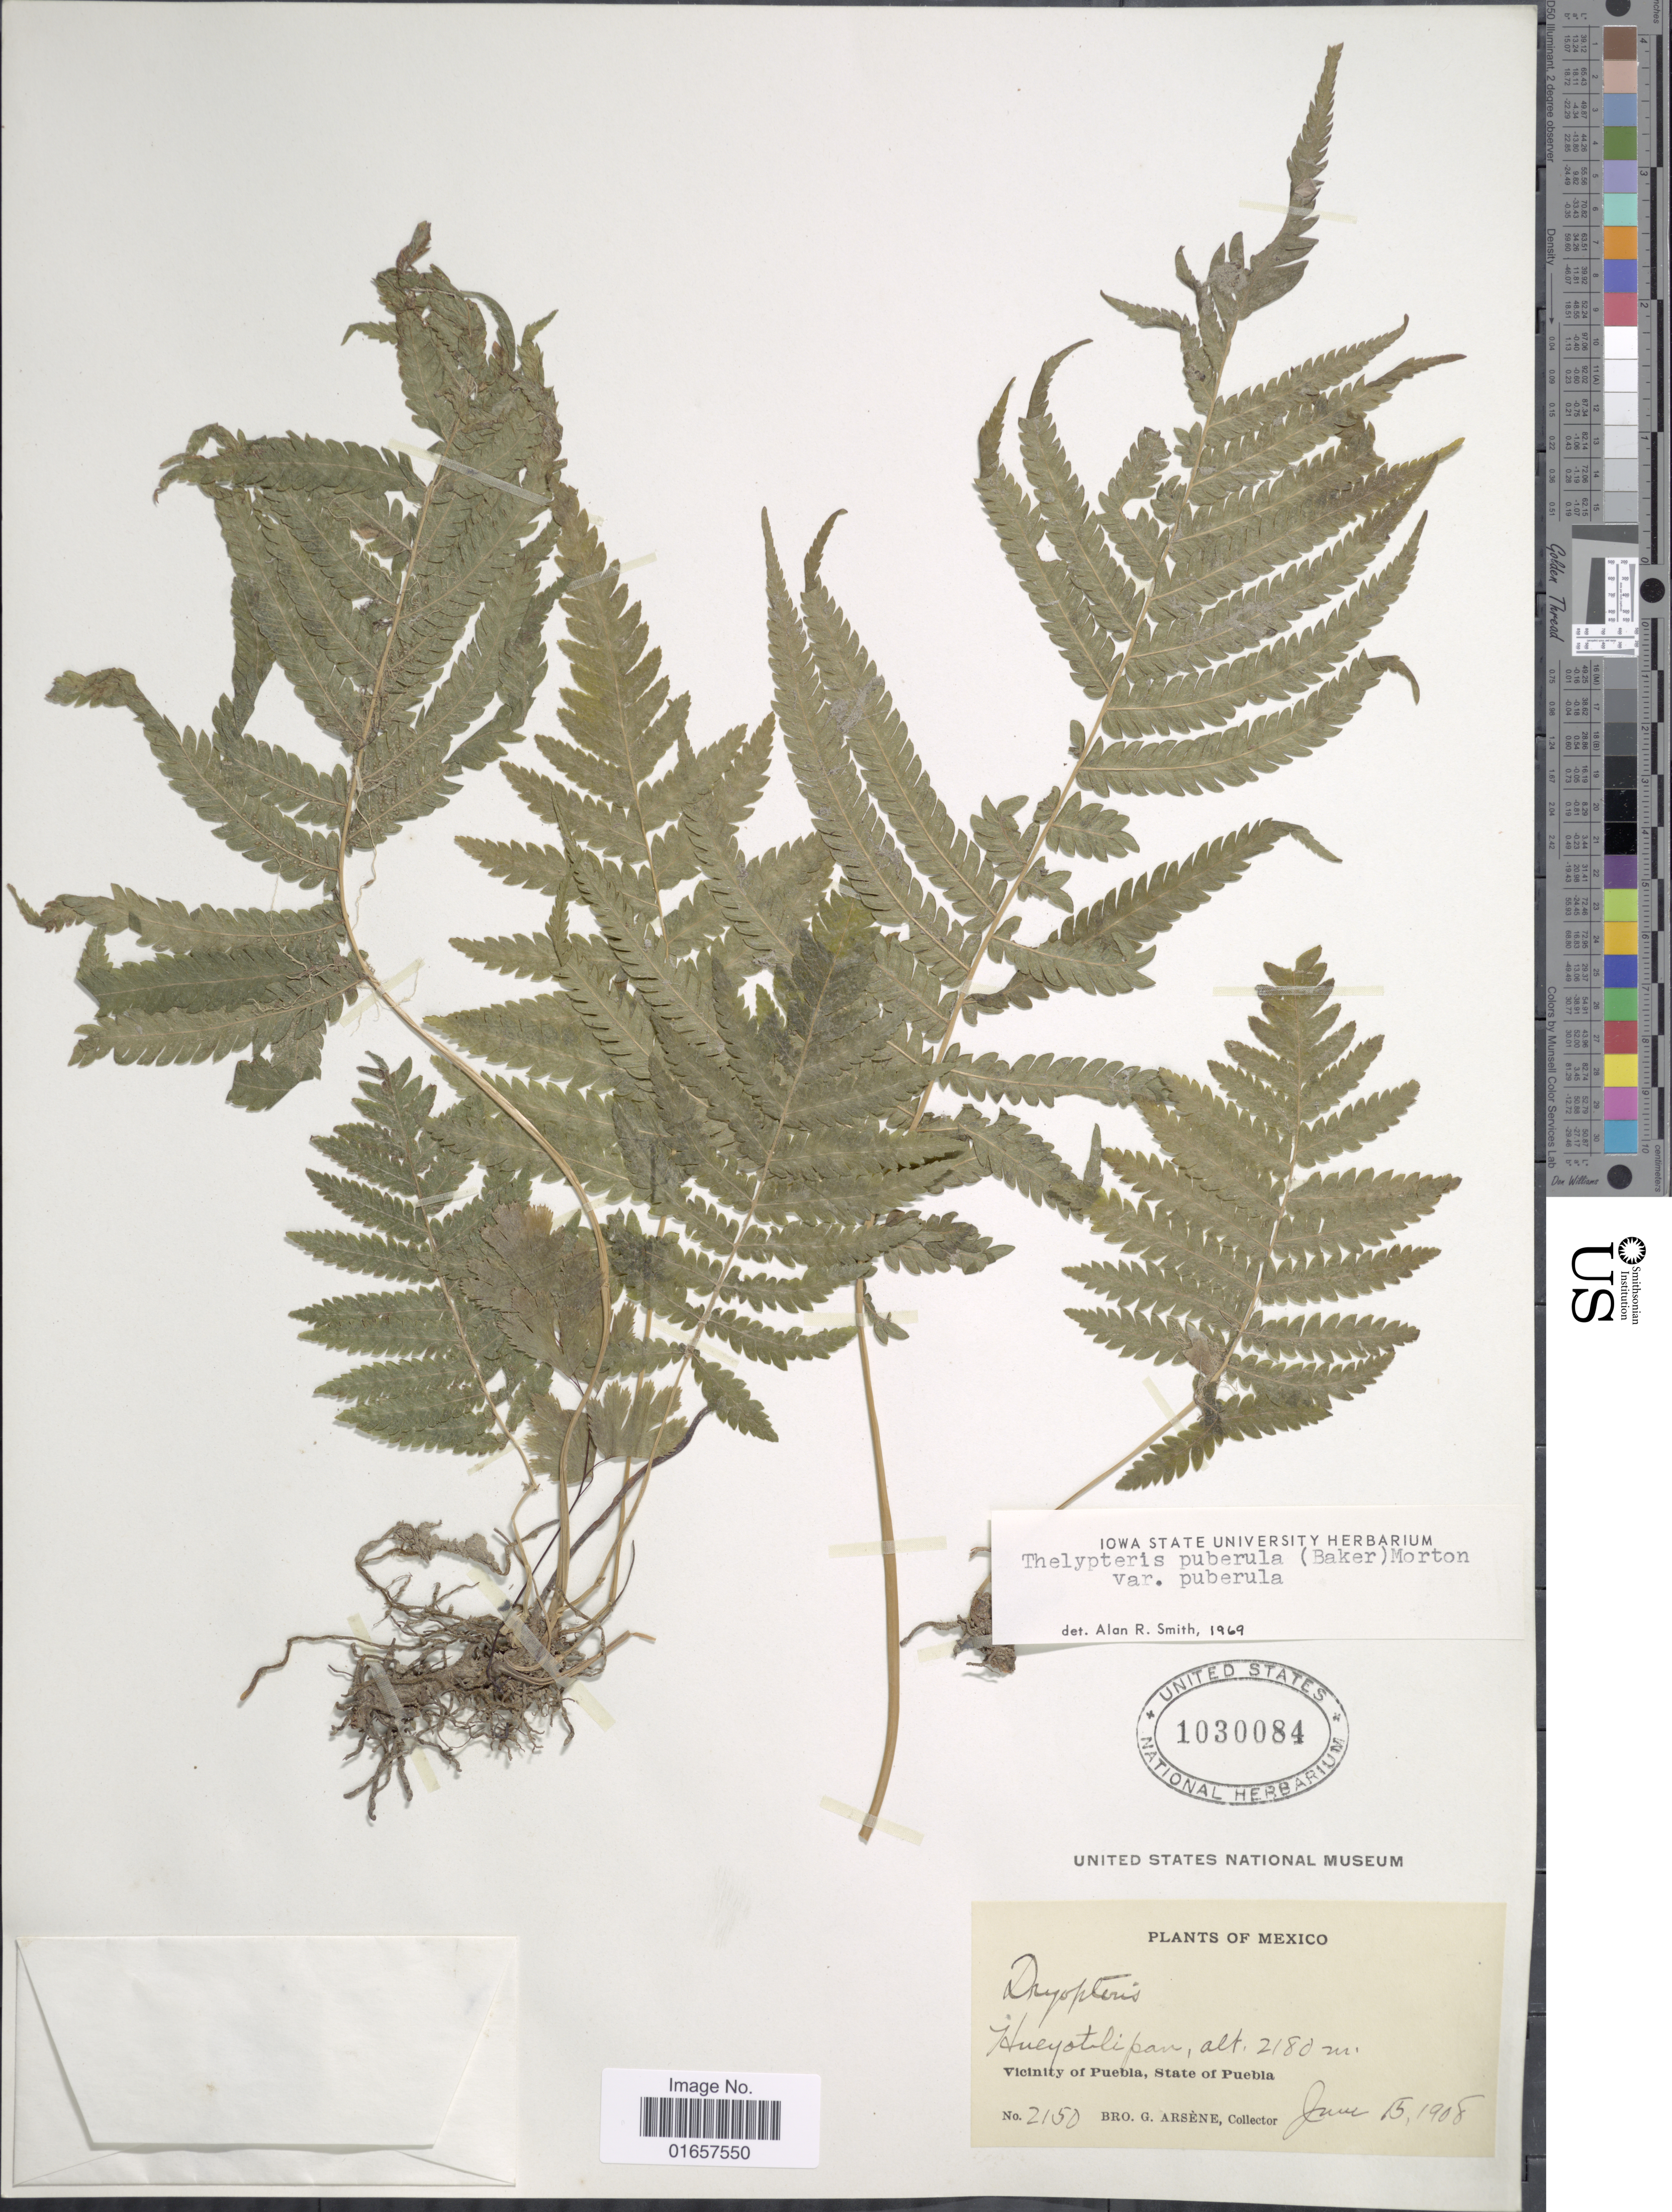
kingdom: Plantae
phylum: Tracheophyta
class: Polypodiopsida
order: Polypodiales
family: Thelypteridaceae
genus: Christella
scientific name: Christella puberula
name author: (Baker) Á. Löve & D. Löve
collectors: Bro. G. Arsène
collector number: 2150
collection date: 1908-01-15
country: Mexico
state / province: Puebla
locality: Mexico, Heyotalipan, Vicinity of Puebla, State of Puebla.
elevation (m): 2180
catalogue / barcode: US 1030084